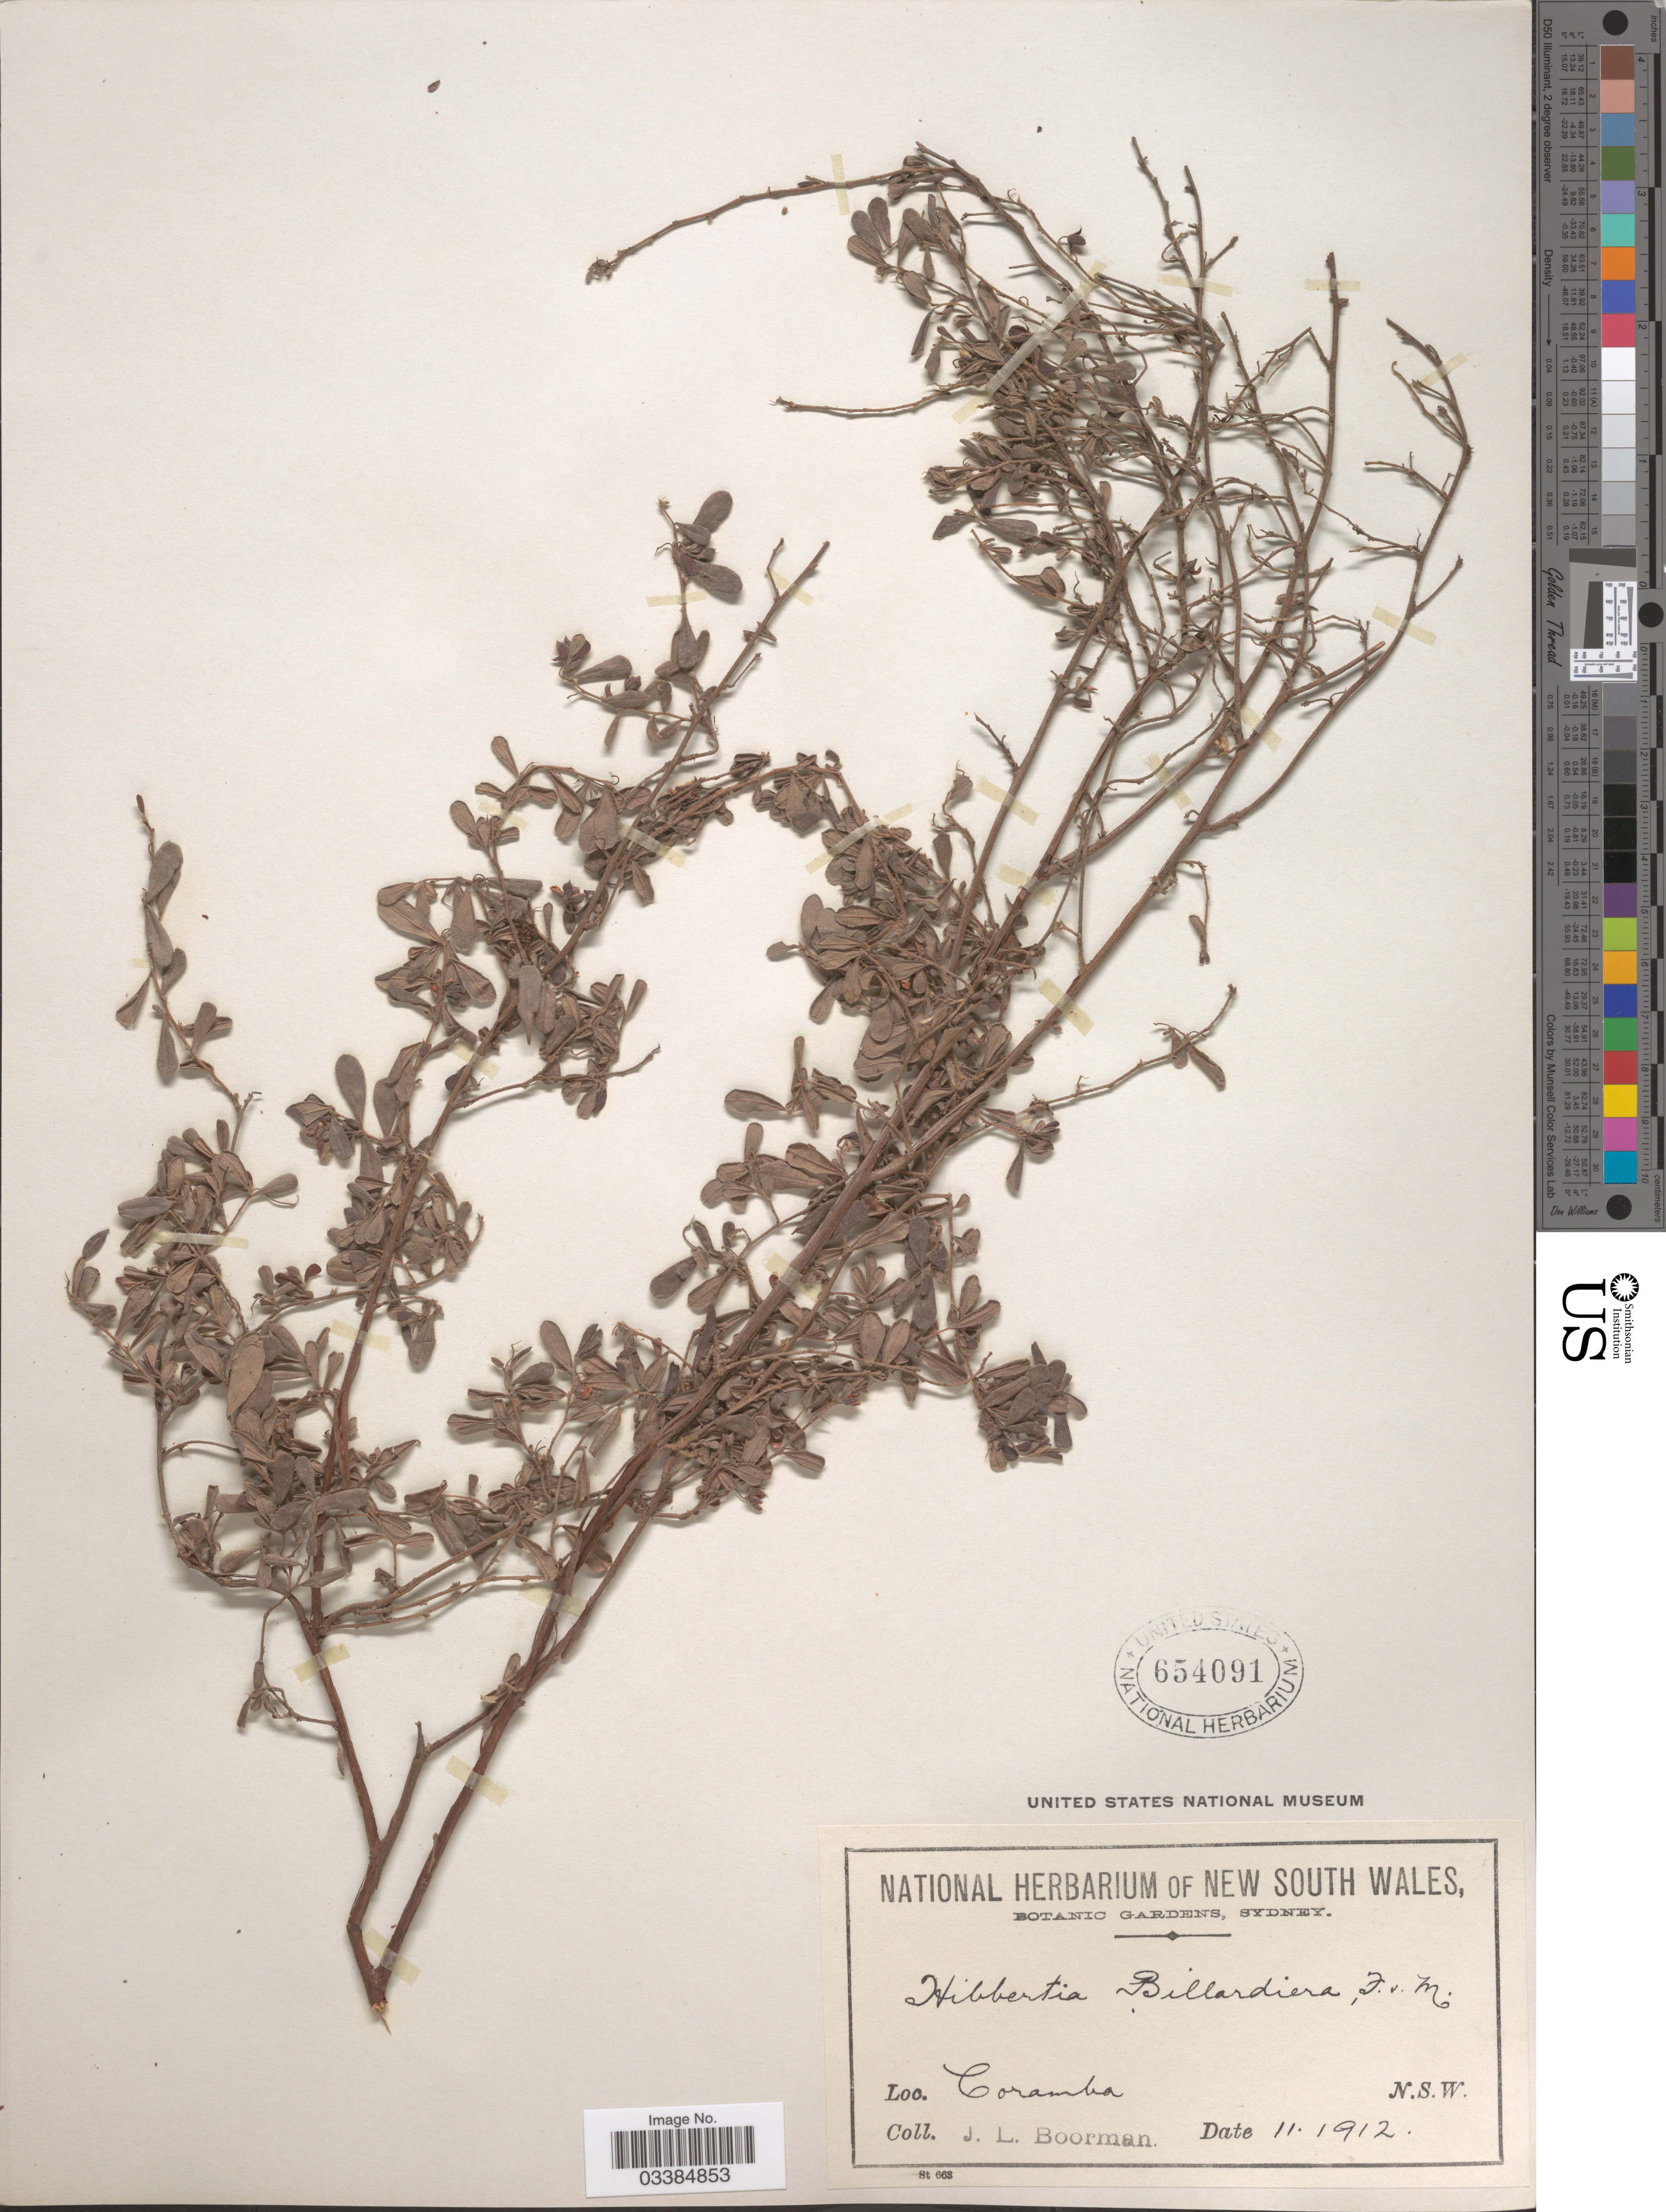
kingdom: Plantae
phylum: Tracheophyta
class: Magnoliopsida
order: Dilleniales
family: Dilleniaceae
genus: Hibbertia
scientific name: Hibbertia billardierei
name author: F. Muell.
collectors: J. Boorman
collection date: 1912-11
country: Australia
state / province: New South Wales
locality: Coramba.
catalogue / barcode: US 654091